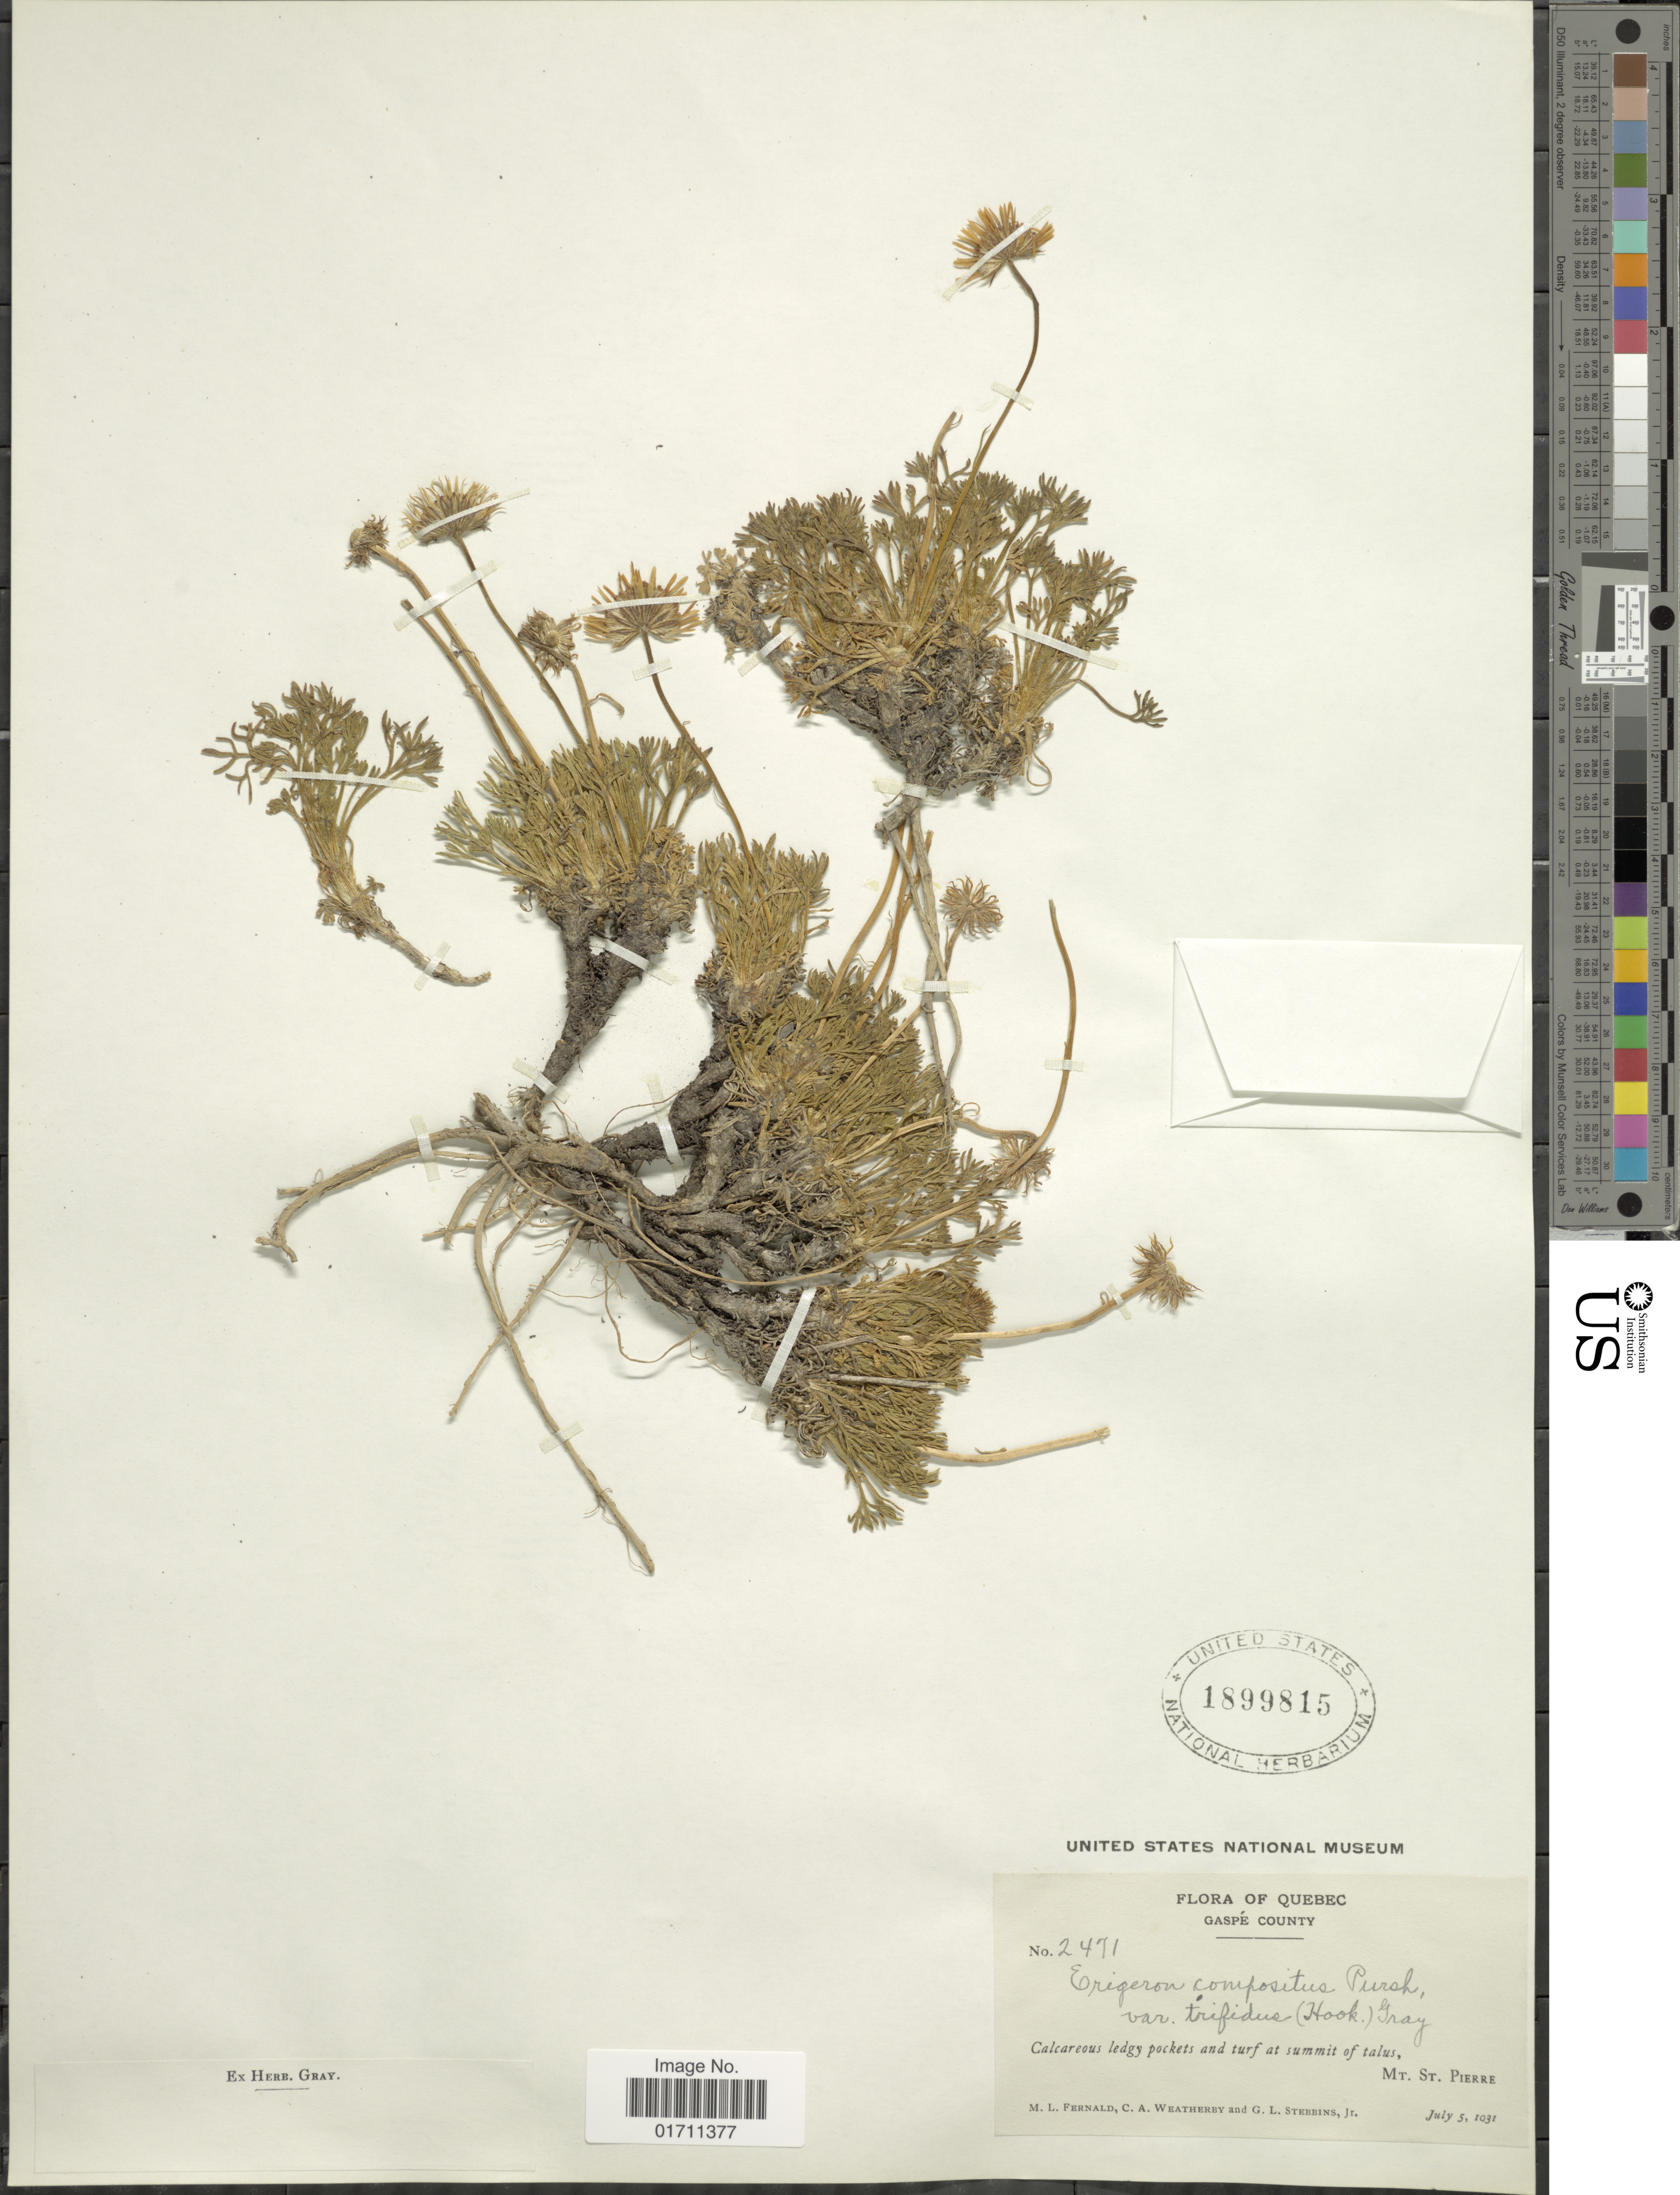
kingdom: Plantae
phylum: Tracheophyta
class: Magnoliopsida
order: Asterales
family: Asteraceae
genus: Erigeron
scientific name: Erigeron compositus var. trifidus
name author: (Hook.) A. Gray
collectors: M. L. Fernald, C. A. Weatherby & G. L. Stebbins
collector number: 2471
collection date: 1931-07-05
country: Canada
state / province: Quebec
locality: Gaspé County, Calcareous ledgy pockets and turf at summit of talus, Mt St Pierre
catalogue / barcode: US 1899815